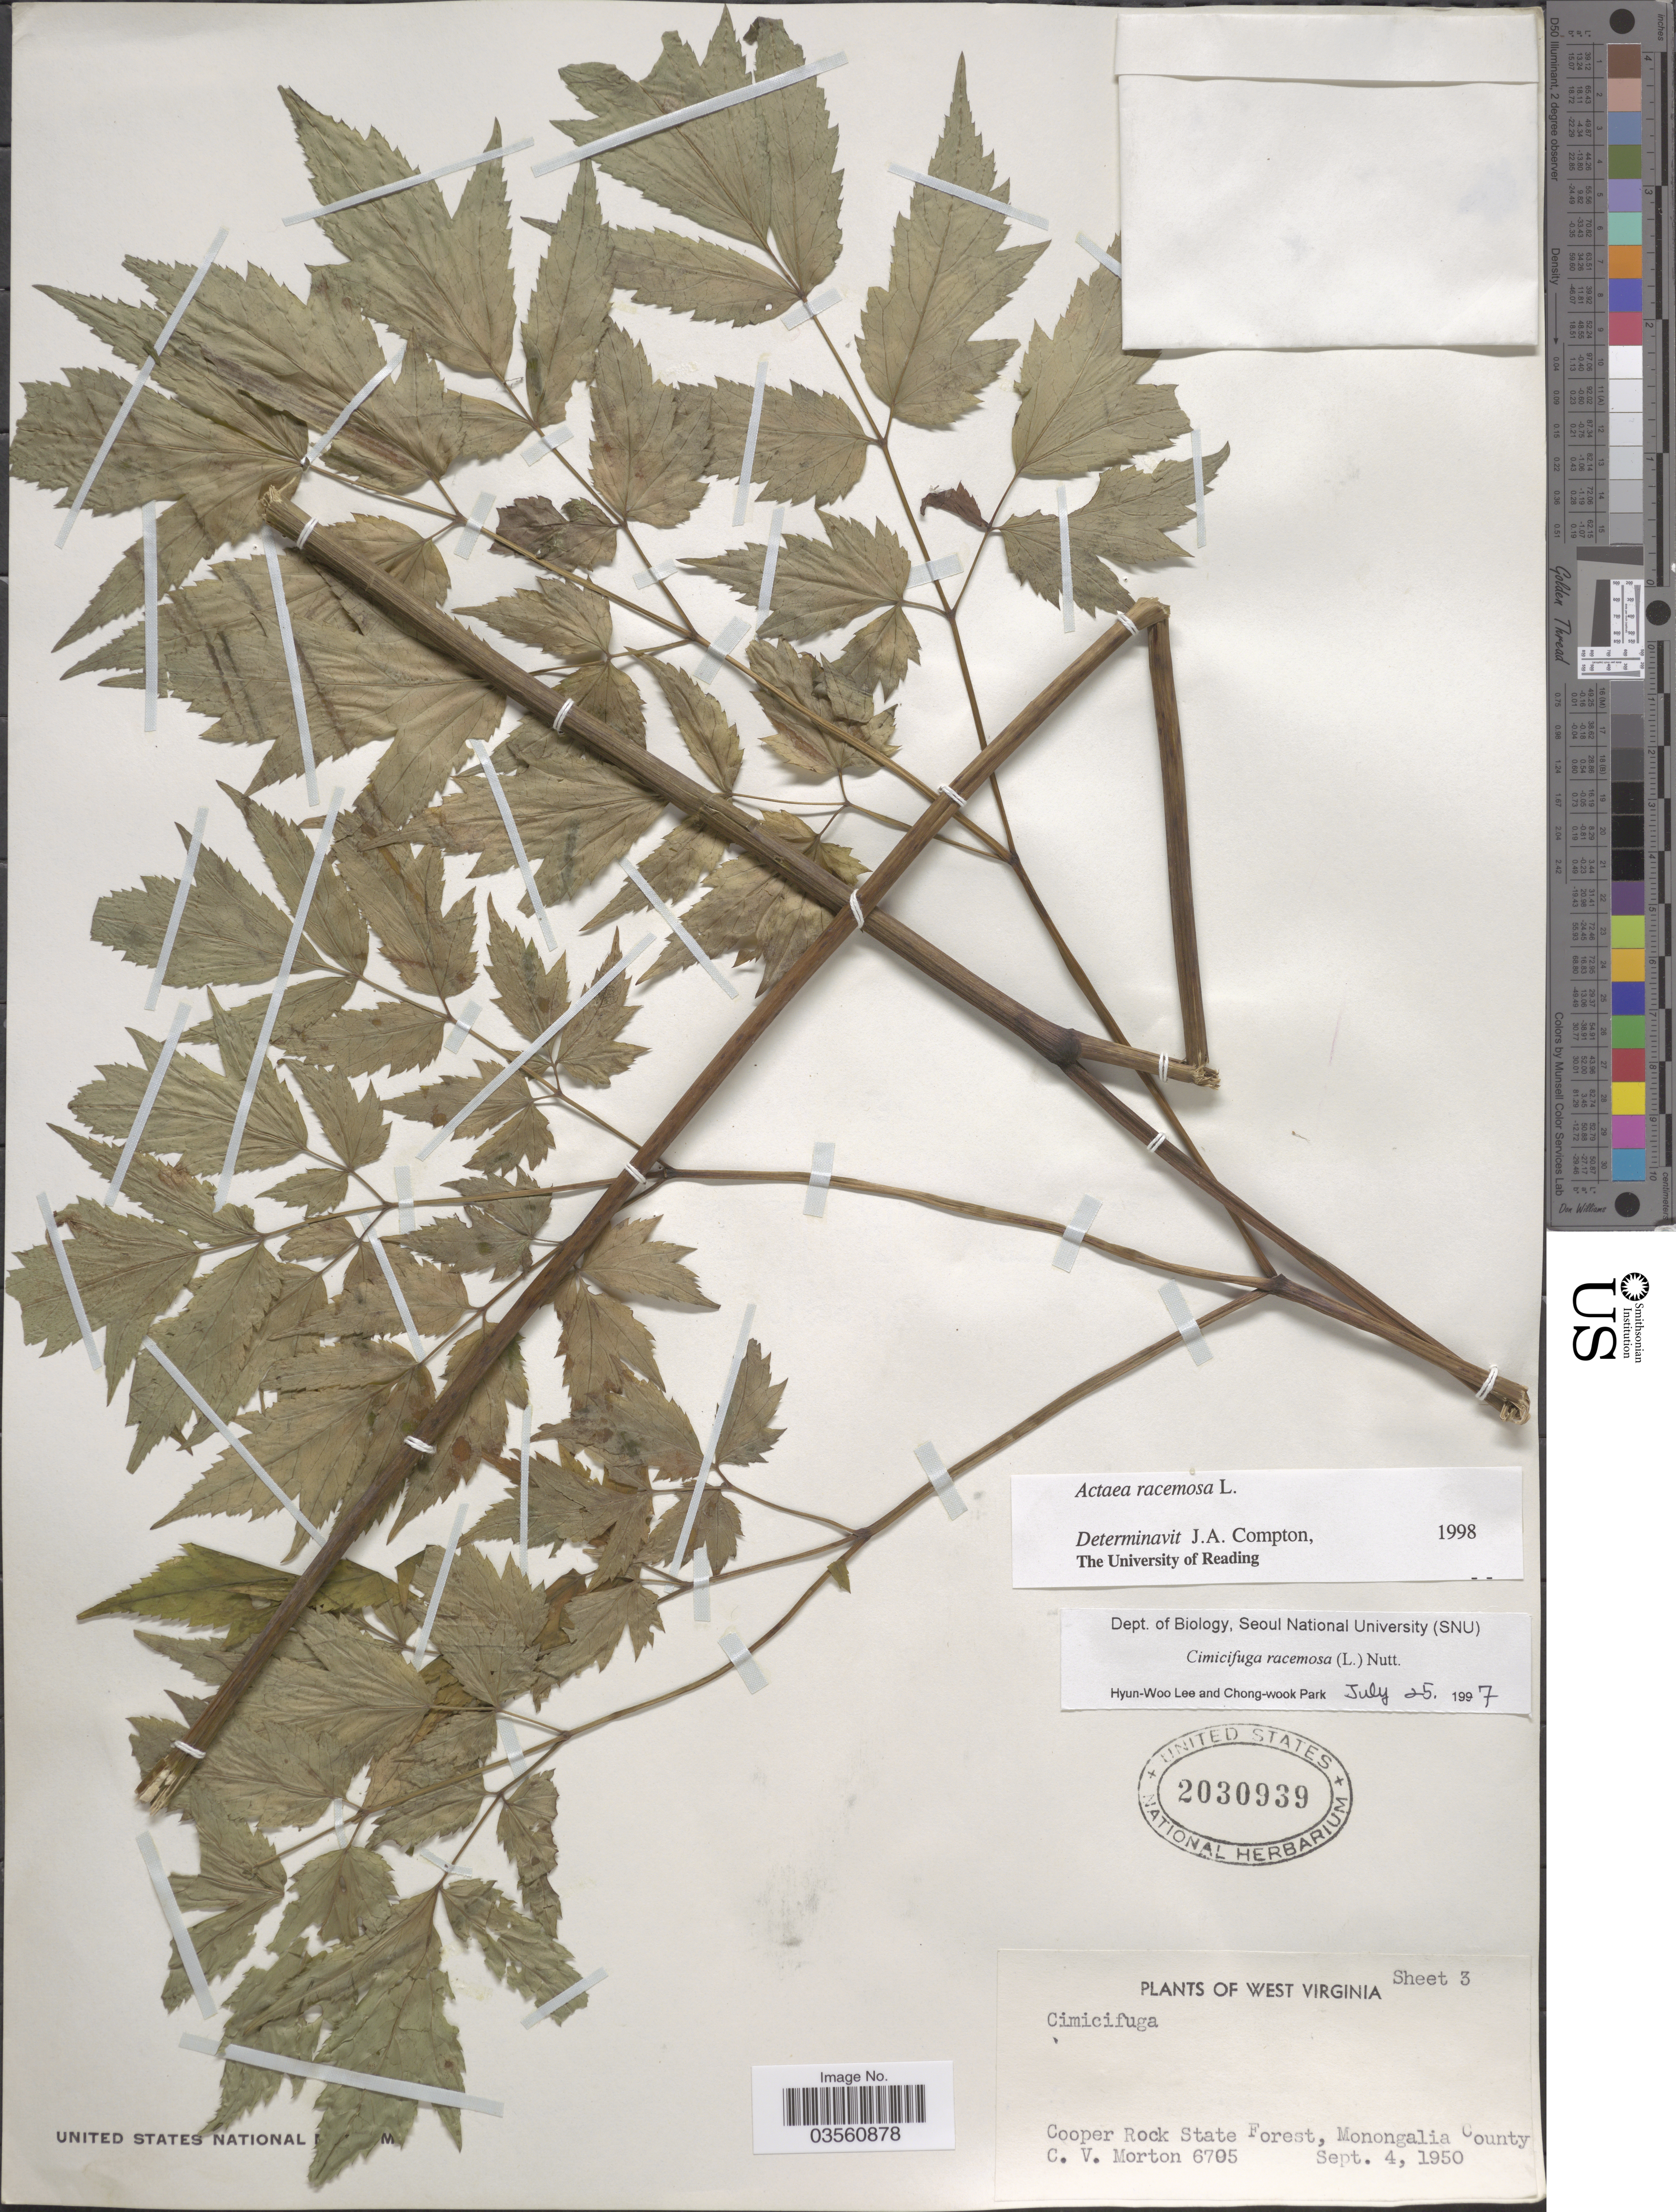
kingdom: Plantae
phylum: Tracheophyta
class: Magnoliopsida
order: Ranunculales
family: Ranunculaceae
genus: Actaea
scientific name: Actaea racemosa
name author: L.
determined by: Compton, J. A.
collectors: C. V. Morton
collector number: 6705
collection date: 1950-09-04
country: United States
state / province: West Virginia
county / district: Monongalia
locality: Cooper Rock State Forest, Monongalia County.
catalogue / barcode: US 2030939